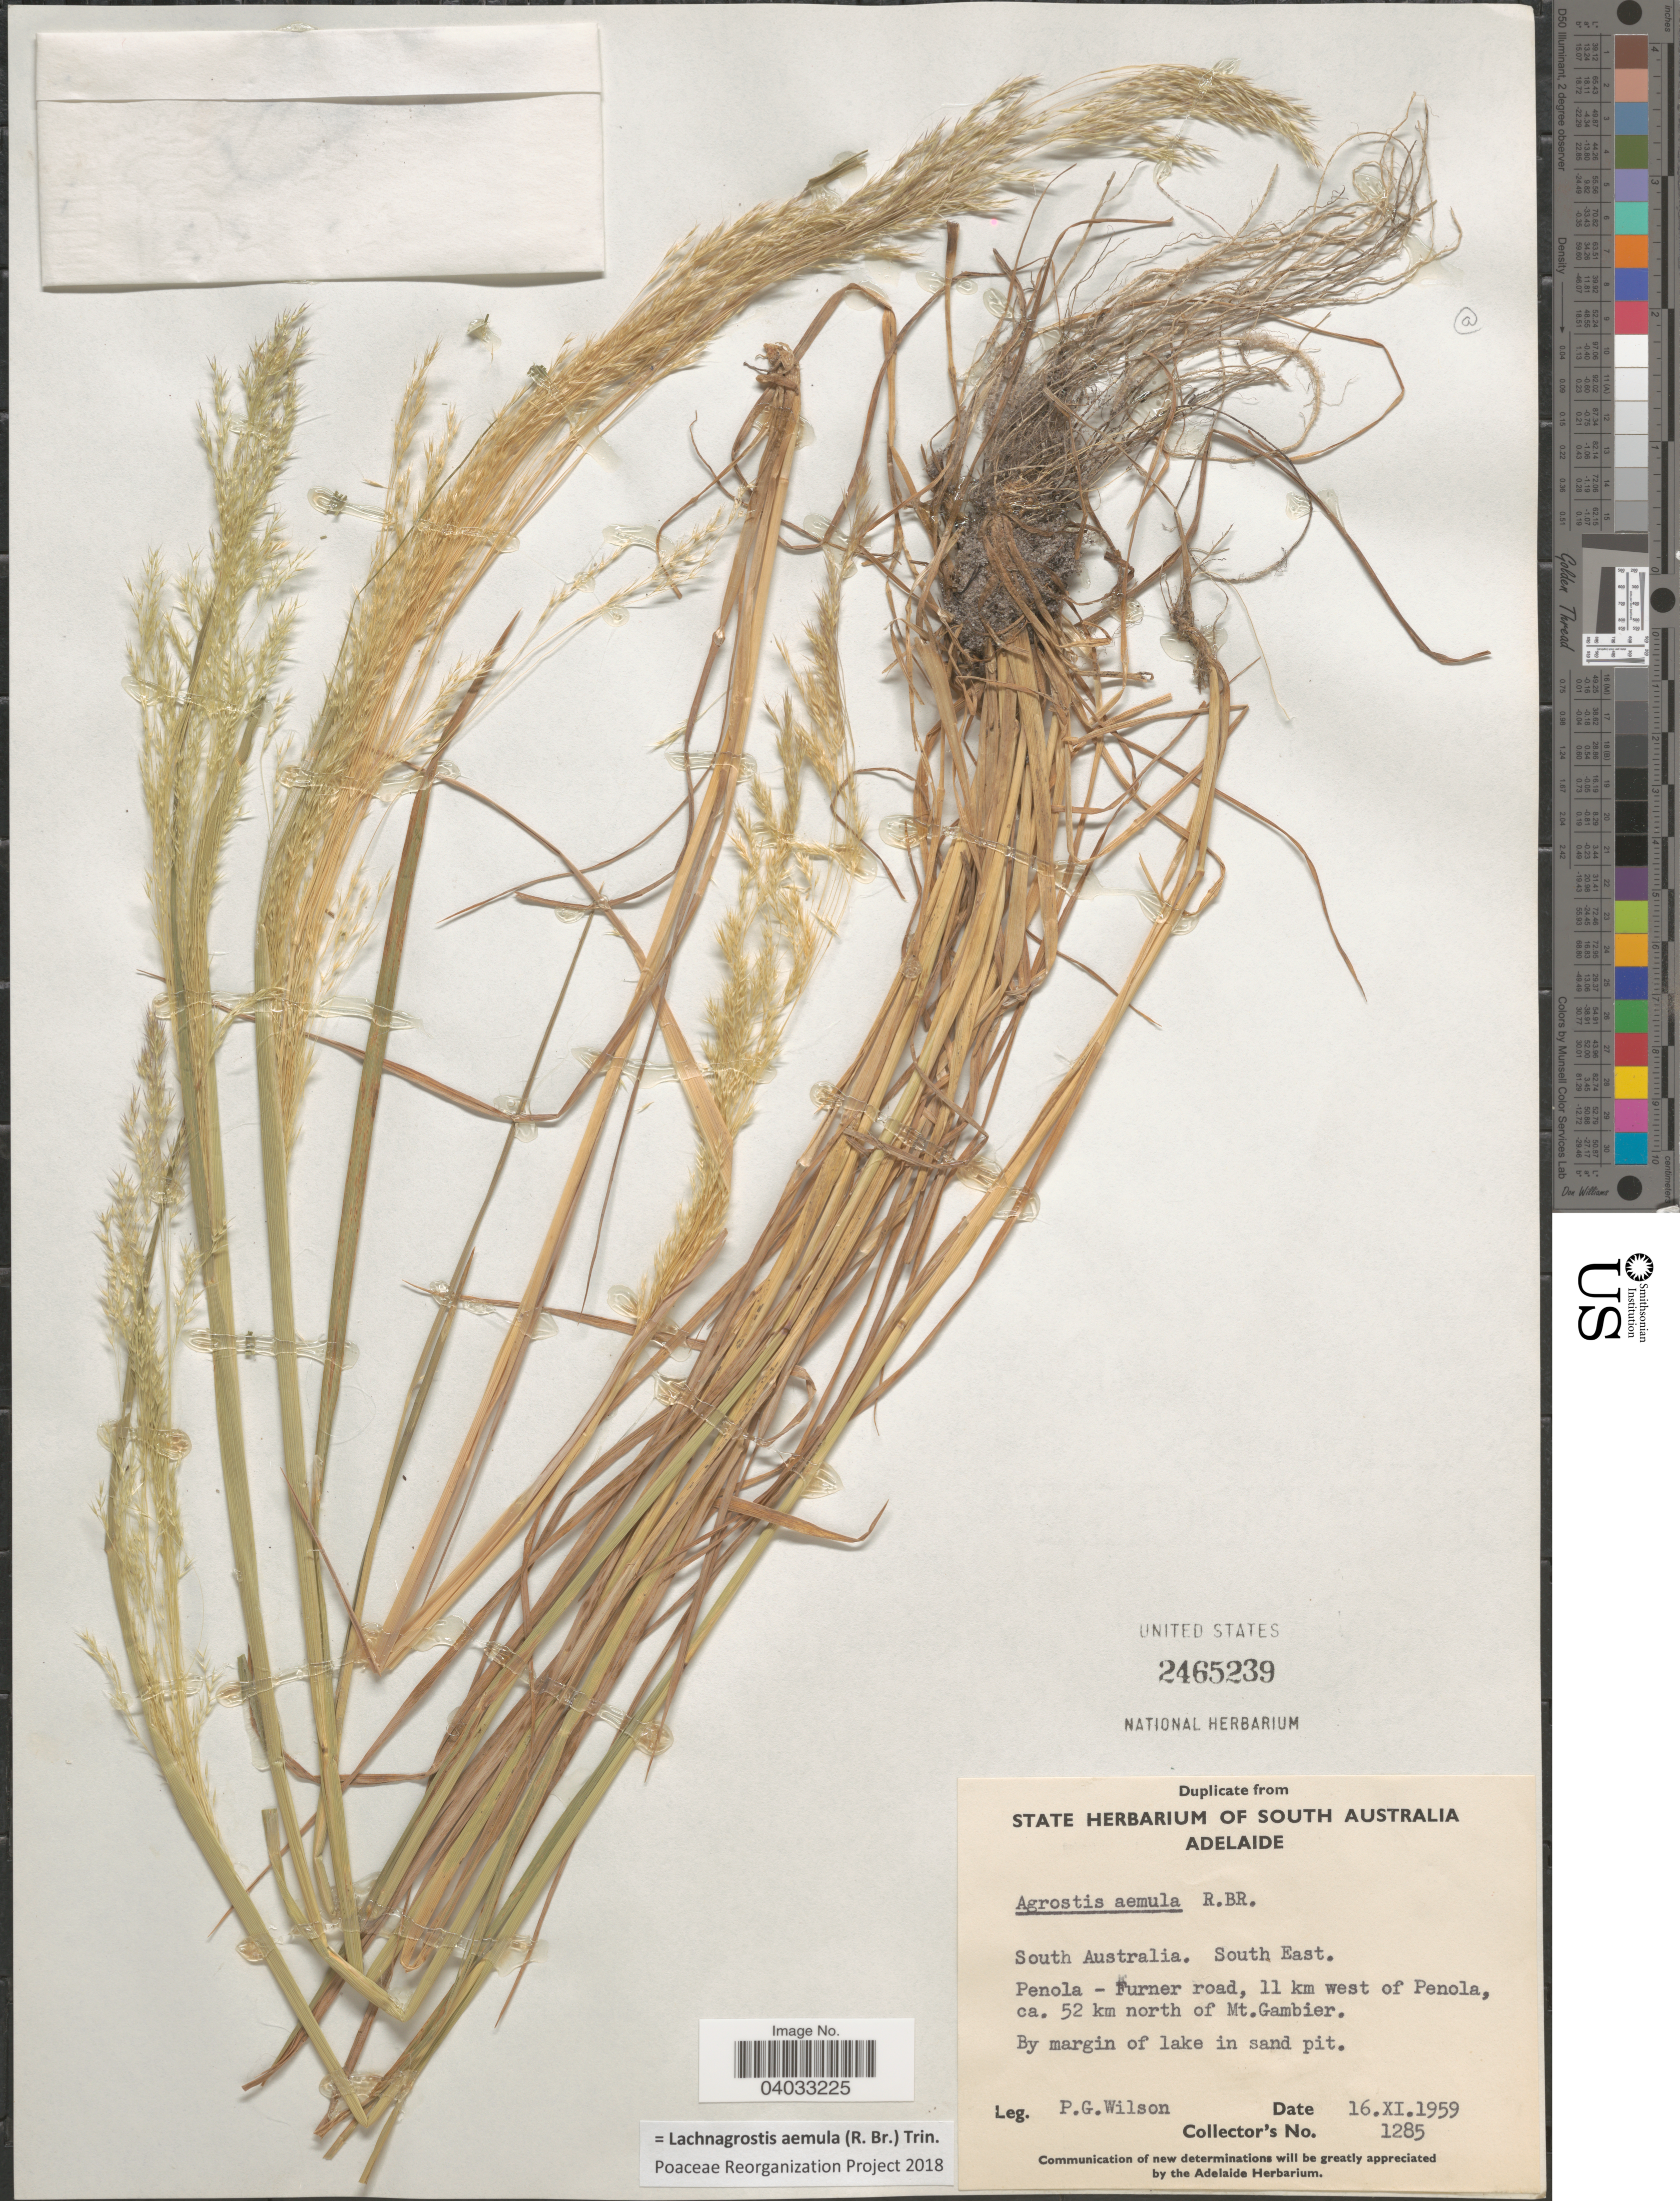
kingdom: Plantae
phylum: Tracheophyta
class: Liliopsida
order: Poales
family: Poaceae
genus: Lachnagrostis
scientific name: Lachnagrostis aemula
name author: (R. Br.) Trin.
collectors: P. Wilson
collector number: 1285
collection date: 1959-11-16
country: Australia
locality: South Australia. South East. Penola - Furner road, 11 km west of Penola, ca. 52 km north of Mt. Gambier.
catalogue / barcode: US 2465239